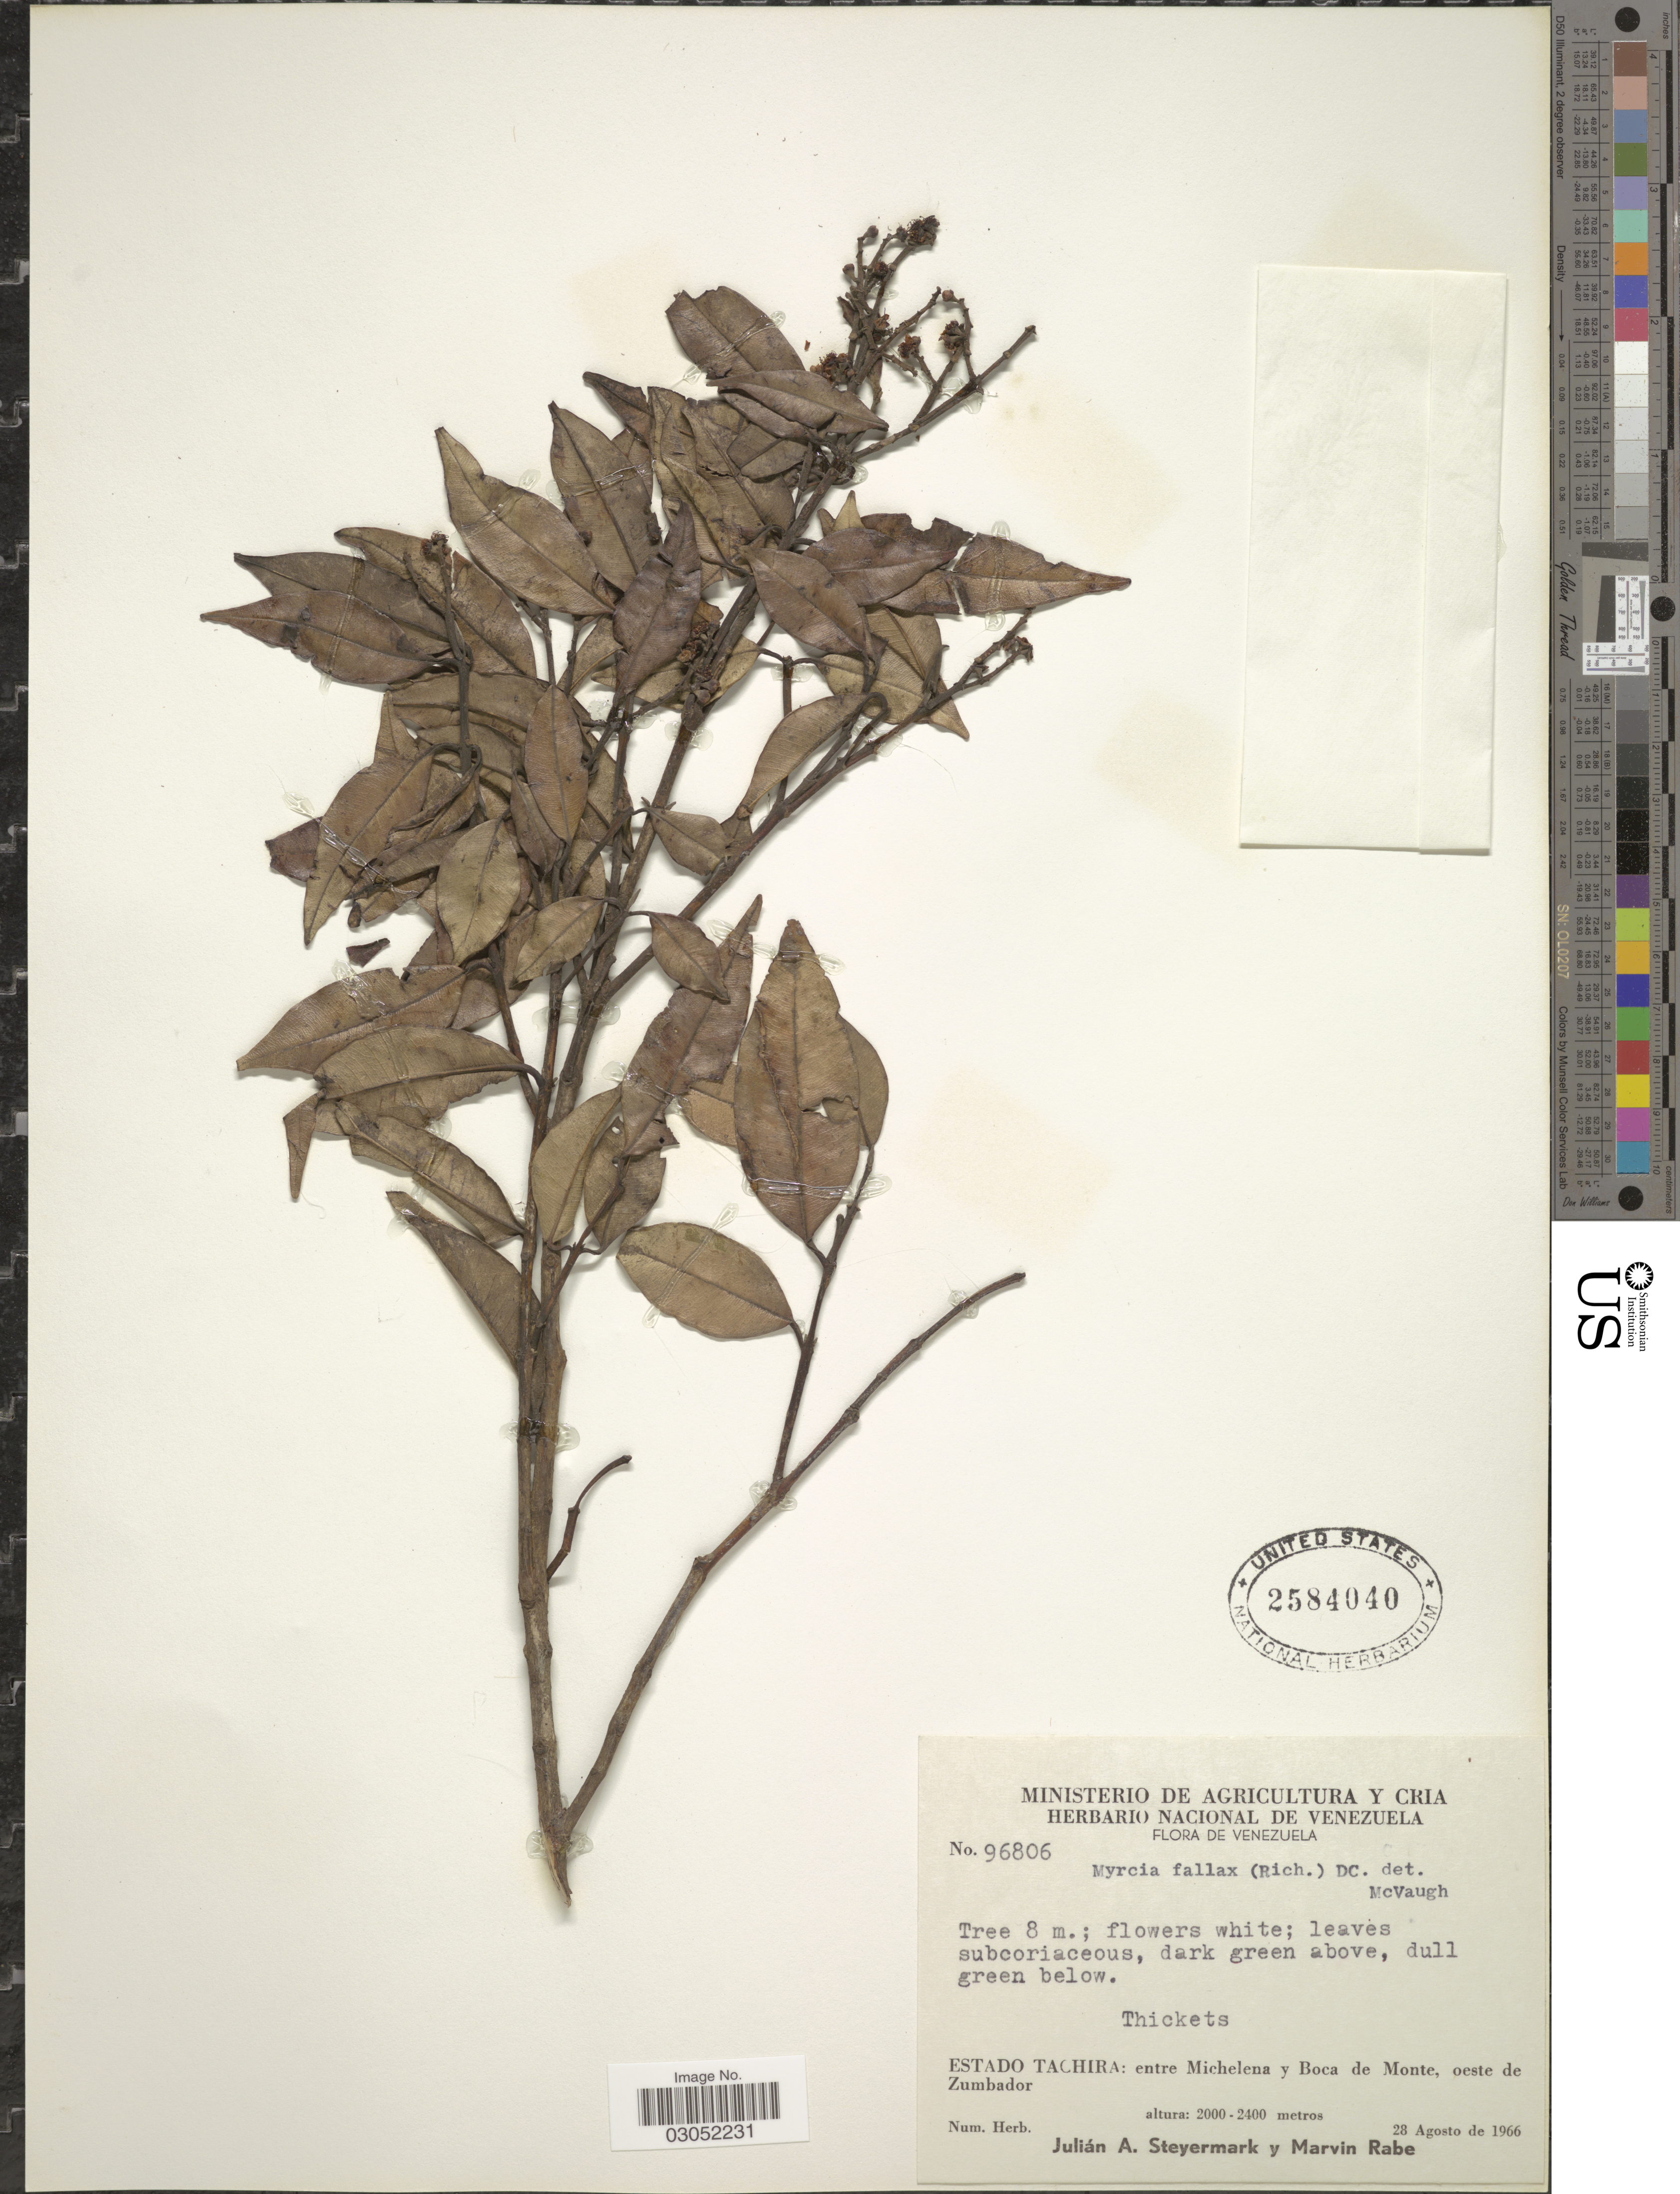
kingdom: Plantae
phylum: Tracheophyta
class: Magnoliopsida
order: Myrtales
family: Myrtaceae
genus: Myrcia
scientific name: Myrcia fallax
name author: (Rich.) DC.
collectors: J. Steyermark & M. Rabe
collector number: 96806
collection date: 1966-08-28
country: Venezuela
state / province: Tachira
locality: Entre Michelena y Boca de Monte, oeste de Zumbador.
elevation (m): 2000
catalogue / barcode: US 2584040